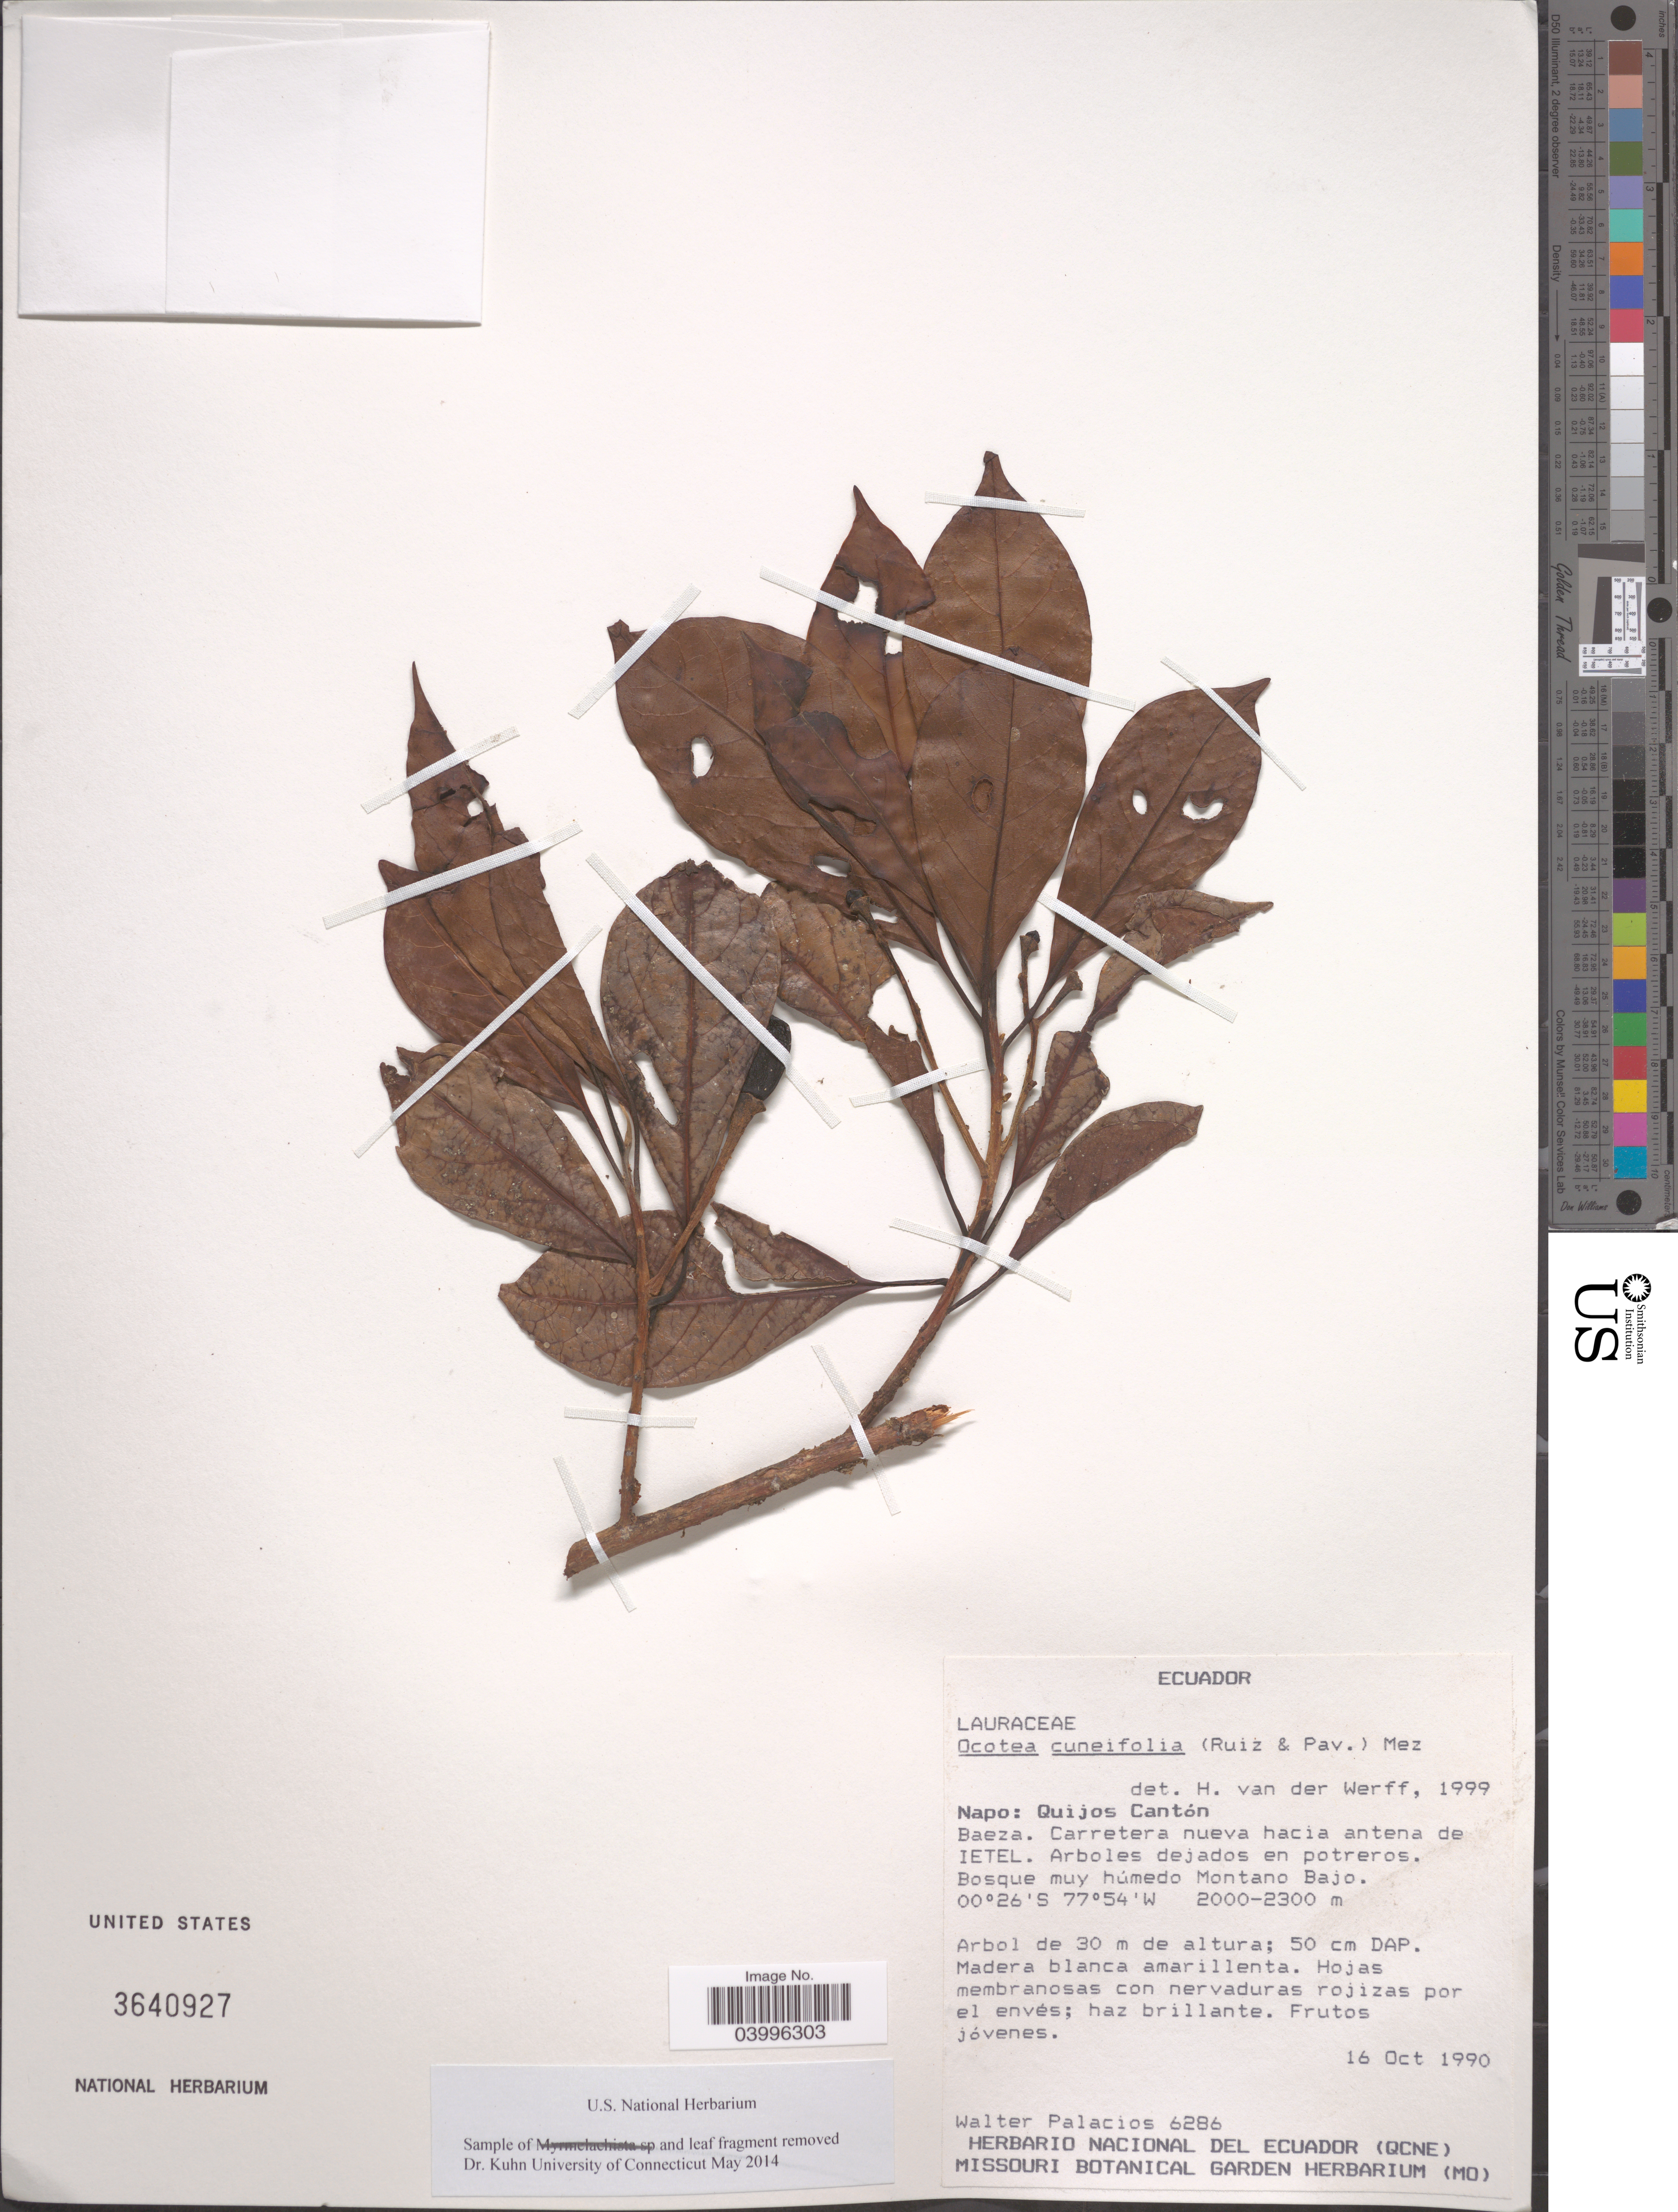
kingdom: Plantae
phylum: Tracheophyta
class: Magnoliopsida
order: Laurales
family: Lauraceae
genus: Ocotea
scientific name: Ocotea cuneifolia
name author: (Ruiz & Pav.) Mez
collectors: W. Palacios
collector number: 6286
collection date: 1990-10-16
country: Ecuador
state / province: Napo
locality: Quijos Cantón. Baeza. Carretera nueva hacia antena de Ietel. Bosque muy húmedo Montano Bajo.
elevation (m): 2000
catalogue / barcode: US 3640927